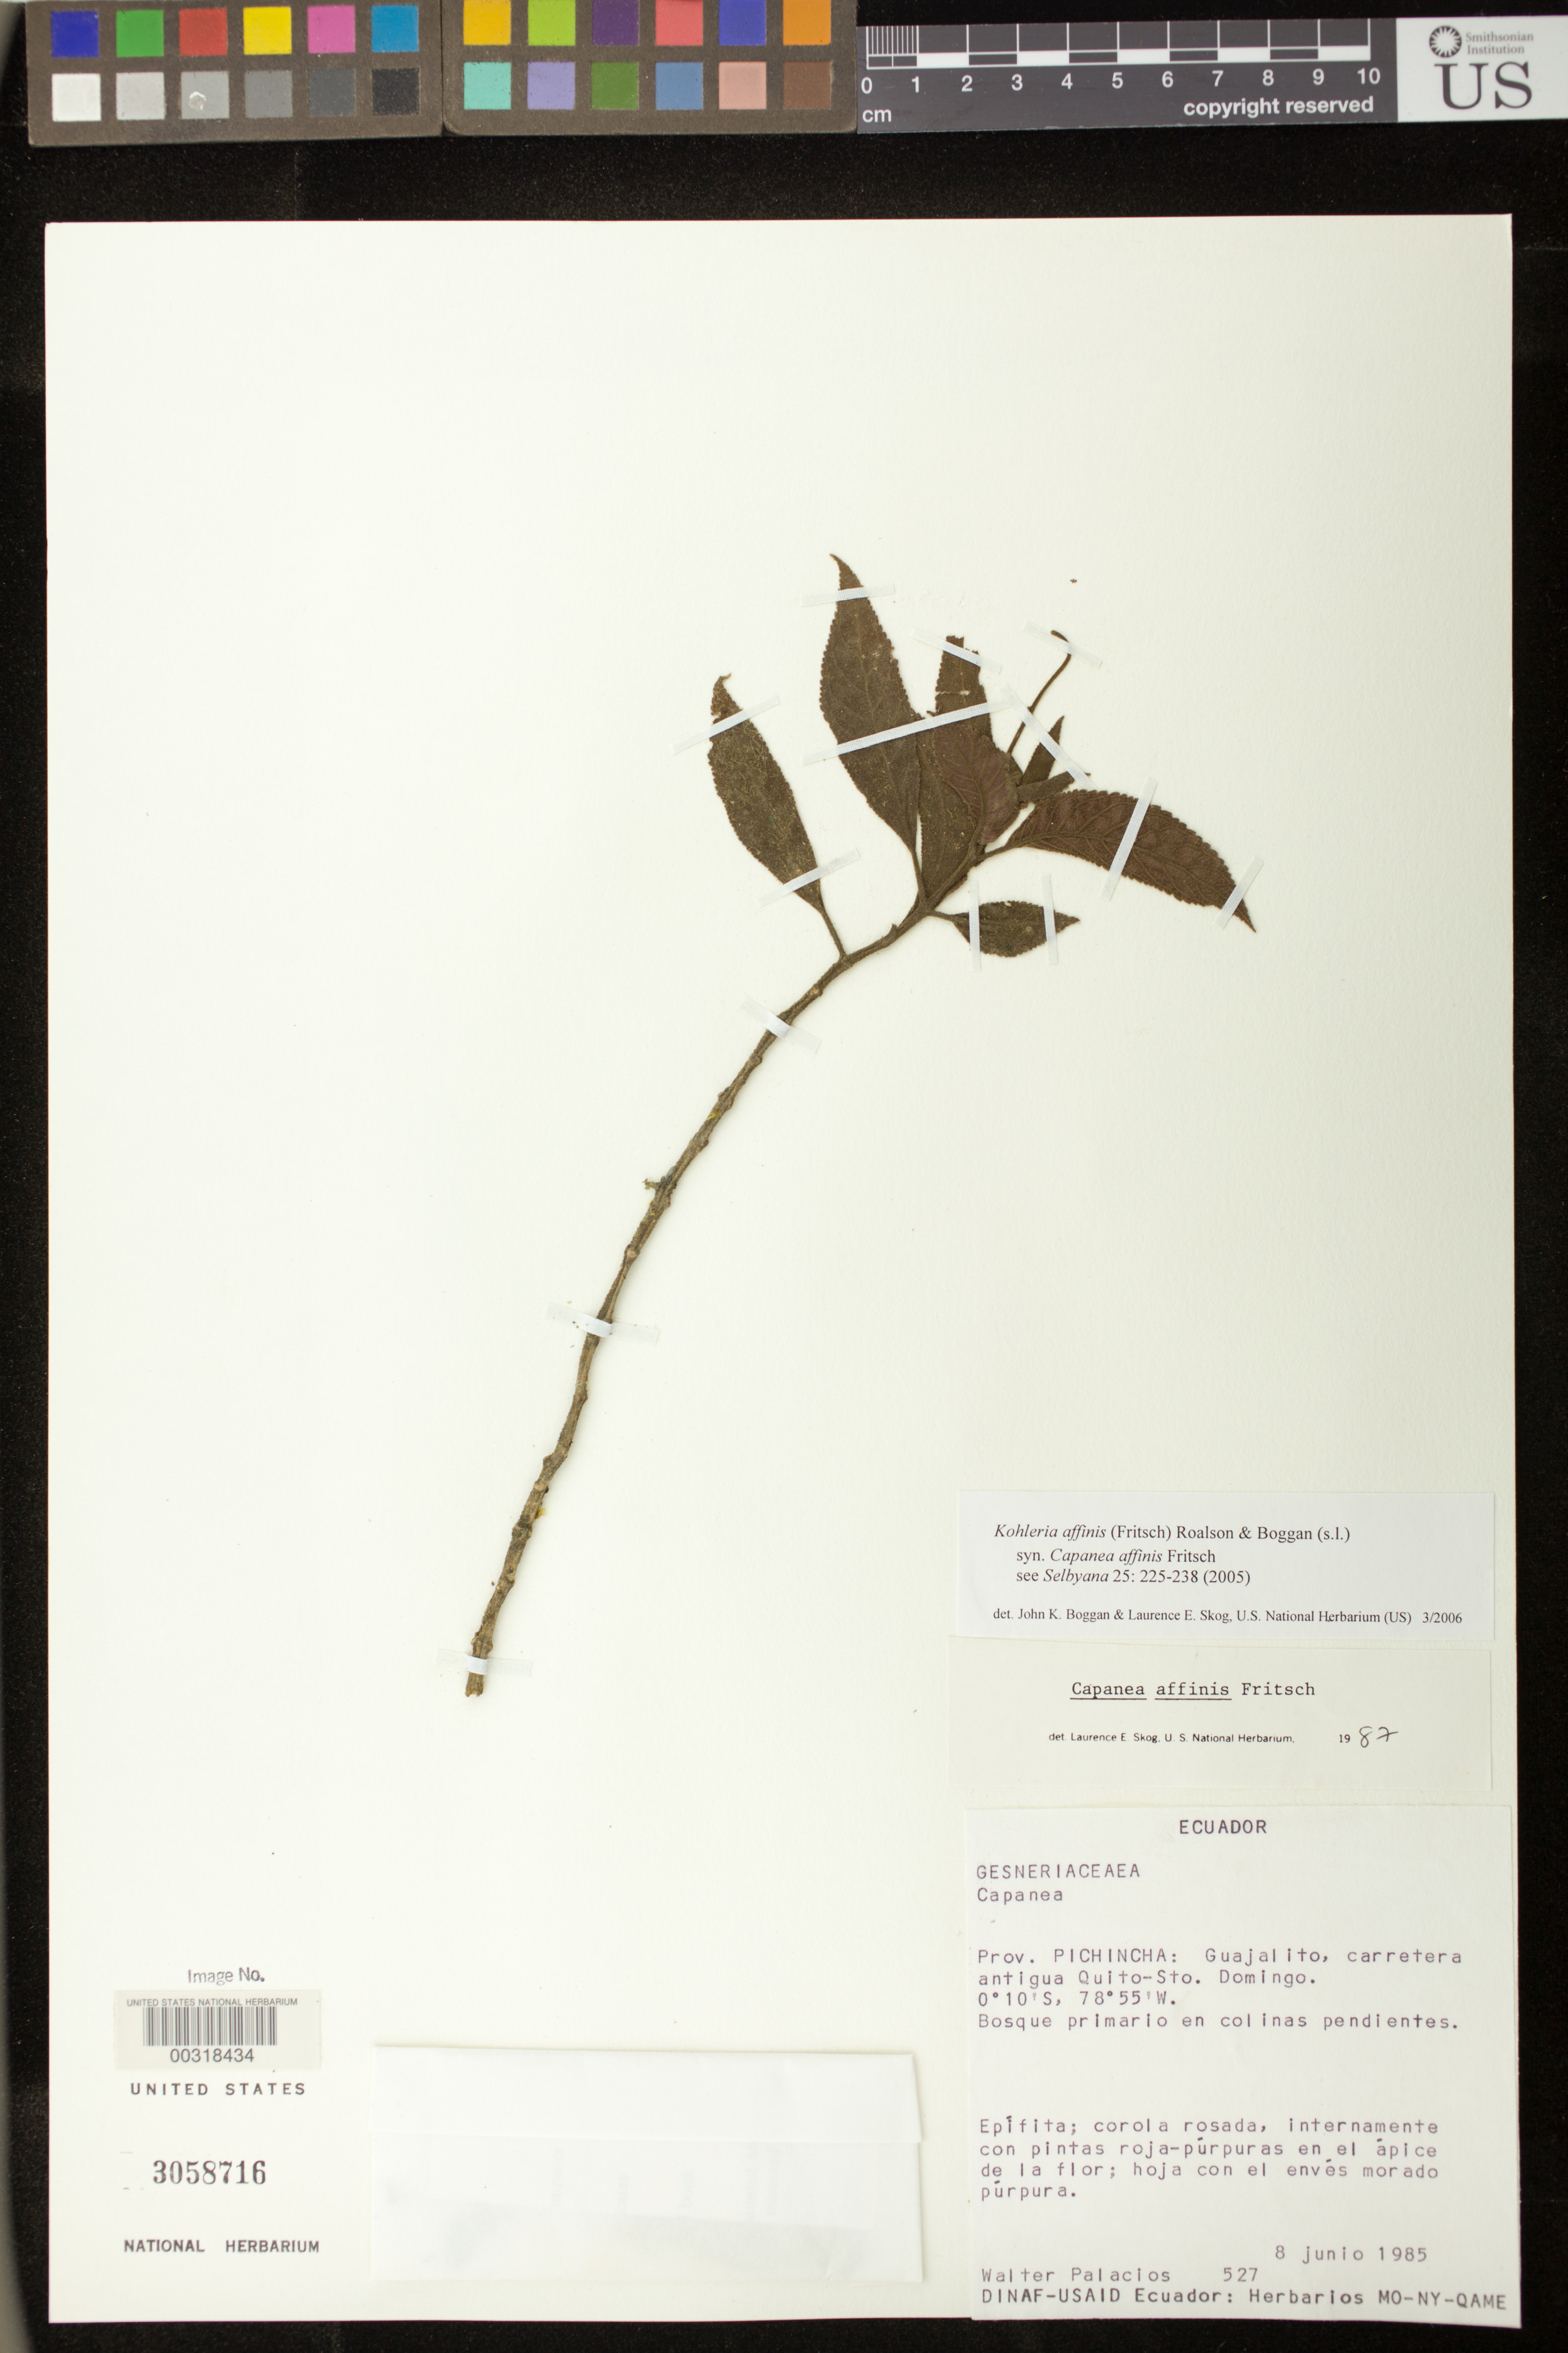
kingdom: Plantae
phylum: Tracheophyta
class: Magnoliopsida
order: Lamiales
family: Gesneriaceae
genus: Kohleria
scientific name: Kohleria affinis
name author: (Fritsch) Roalson & Boggan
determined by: Boggan, J. K.; Skog, L. E.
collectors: W. Palacios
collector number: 527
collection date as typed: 08 Jun 1985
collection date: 1985-06-08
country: Ecuador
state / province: Pichincha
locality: Guajalito, old Quito-Sto. Domingo highway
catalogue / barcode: US 3058716